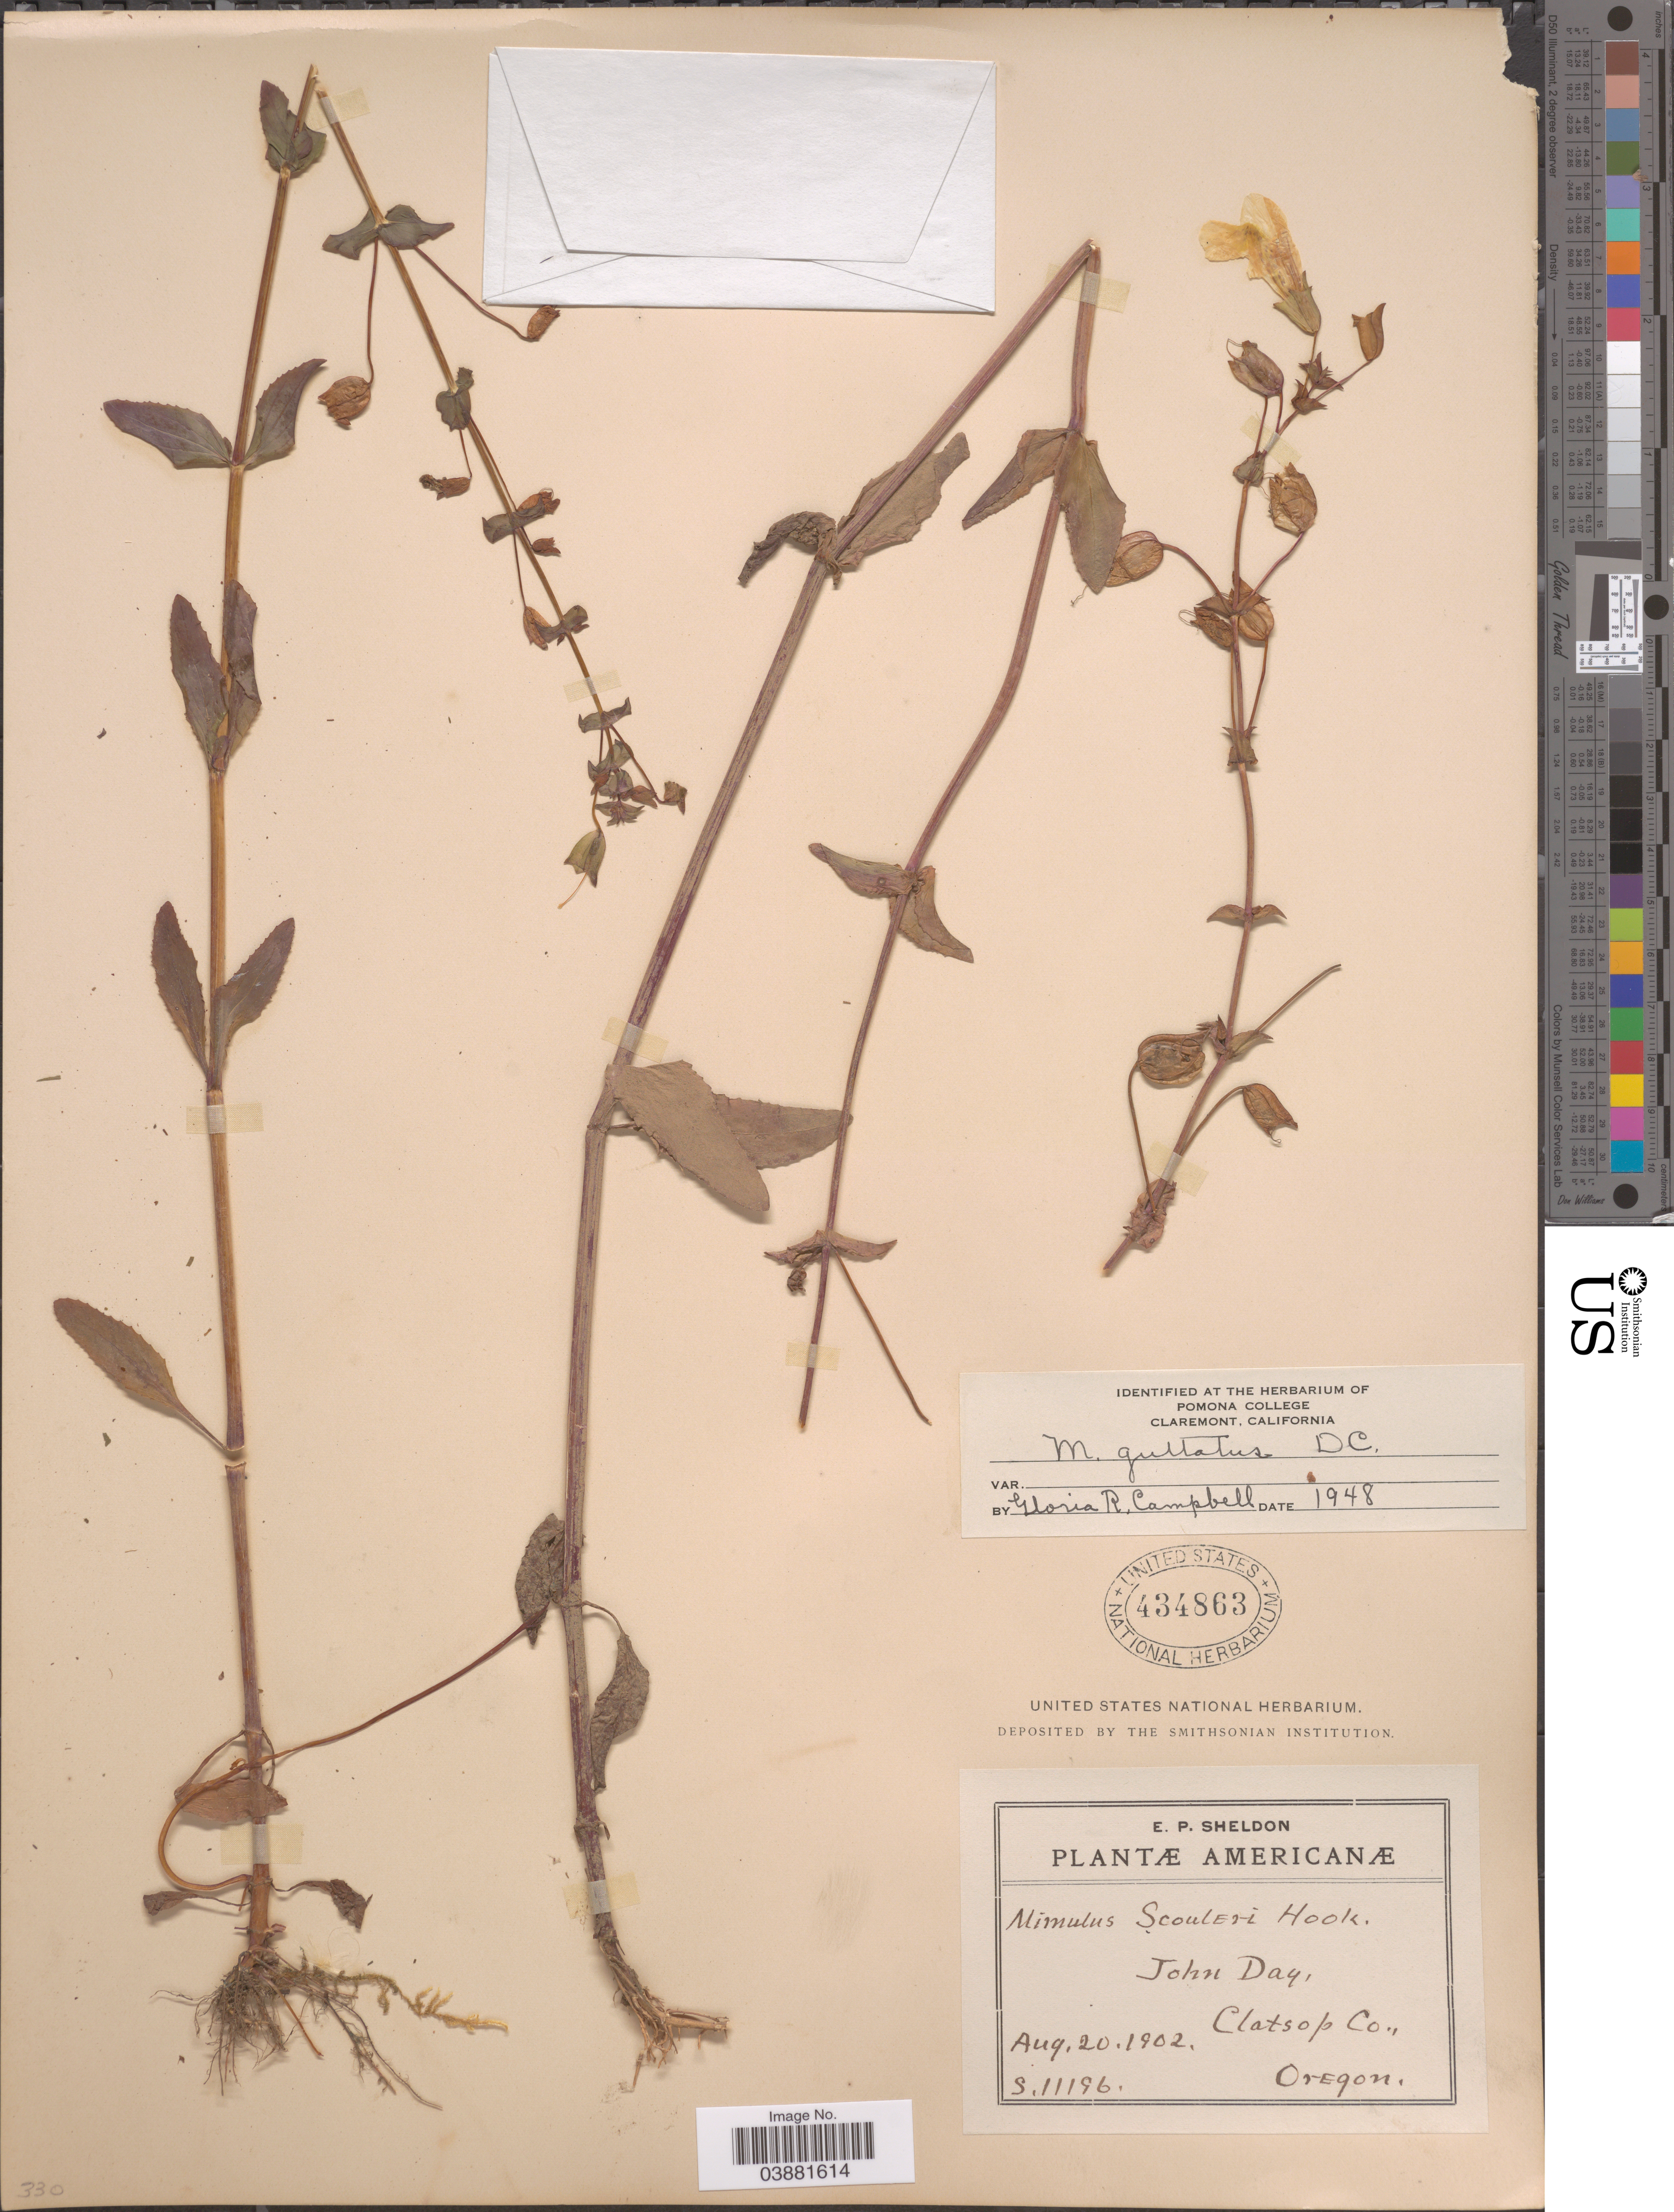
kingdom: Plantae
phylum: Tracheophyta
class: Magnoliopsida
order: Lamiales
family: Phrymaceae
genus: Mimulus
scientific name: Mimulus guttatus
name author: DC.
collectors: E. P. Sheldon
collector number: S11196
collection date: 1902-08-20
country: United States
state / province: Oregon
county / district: Clatsop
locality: John Day, Clatsop Co.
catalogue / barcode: US 434863